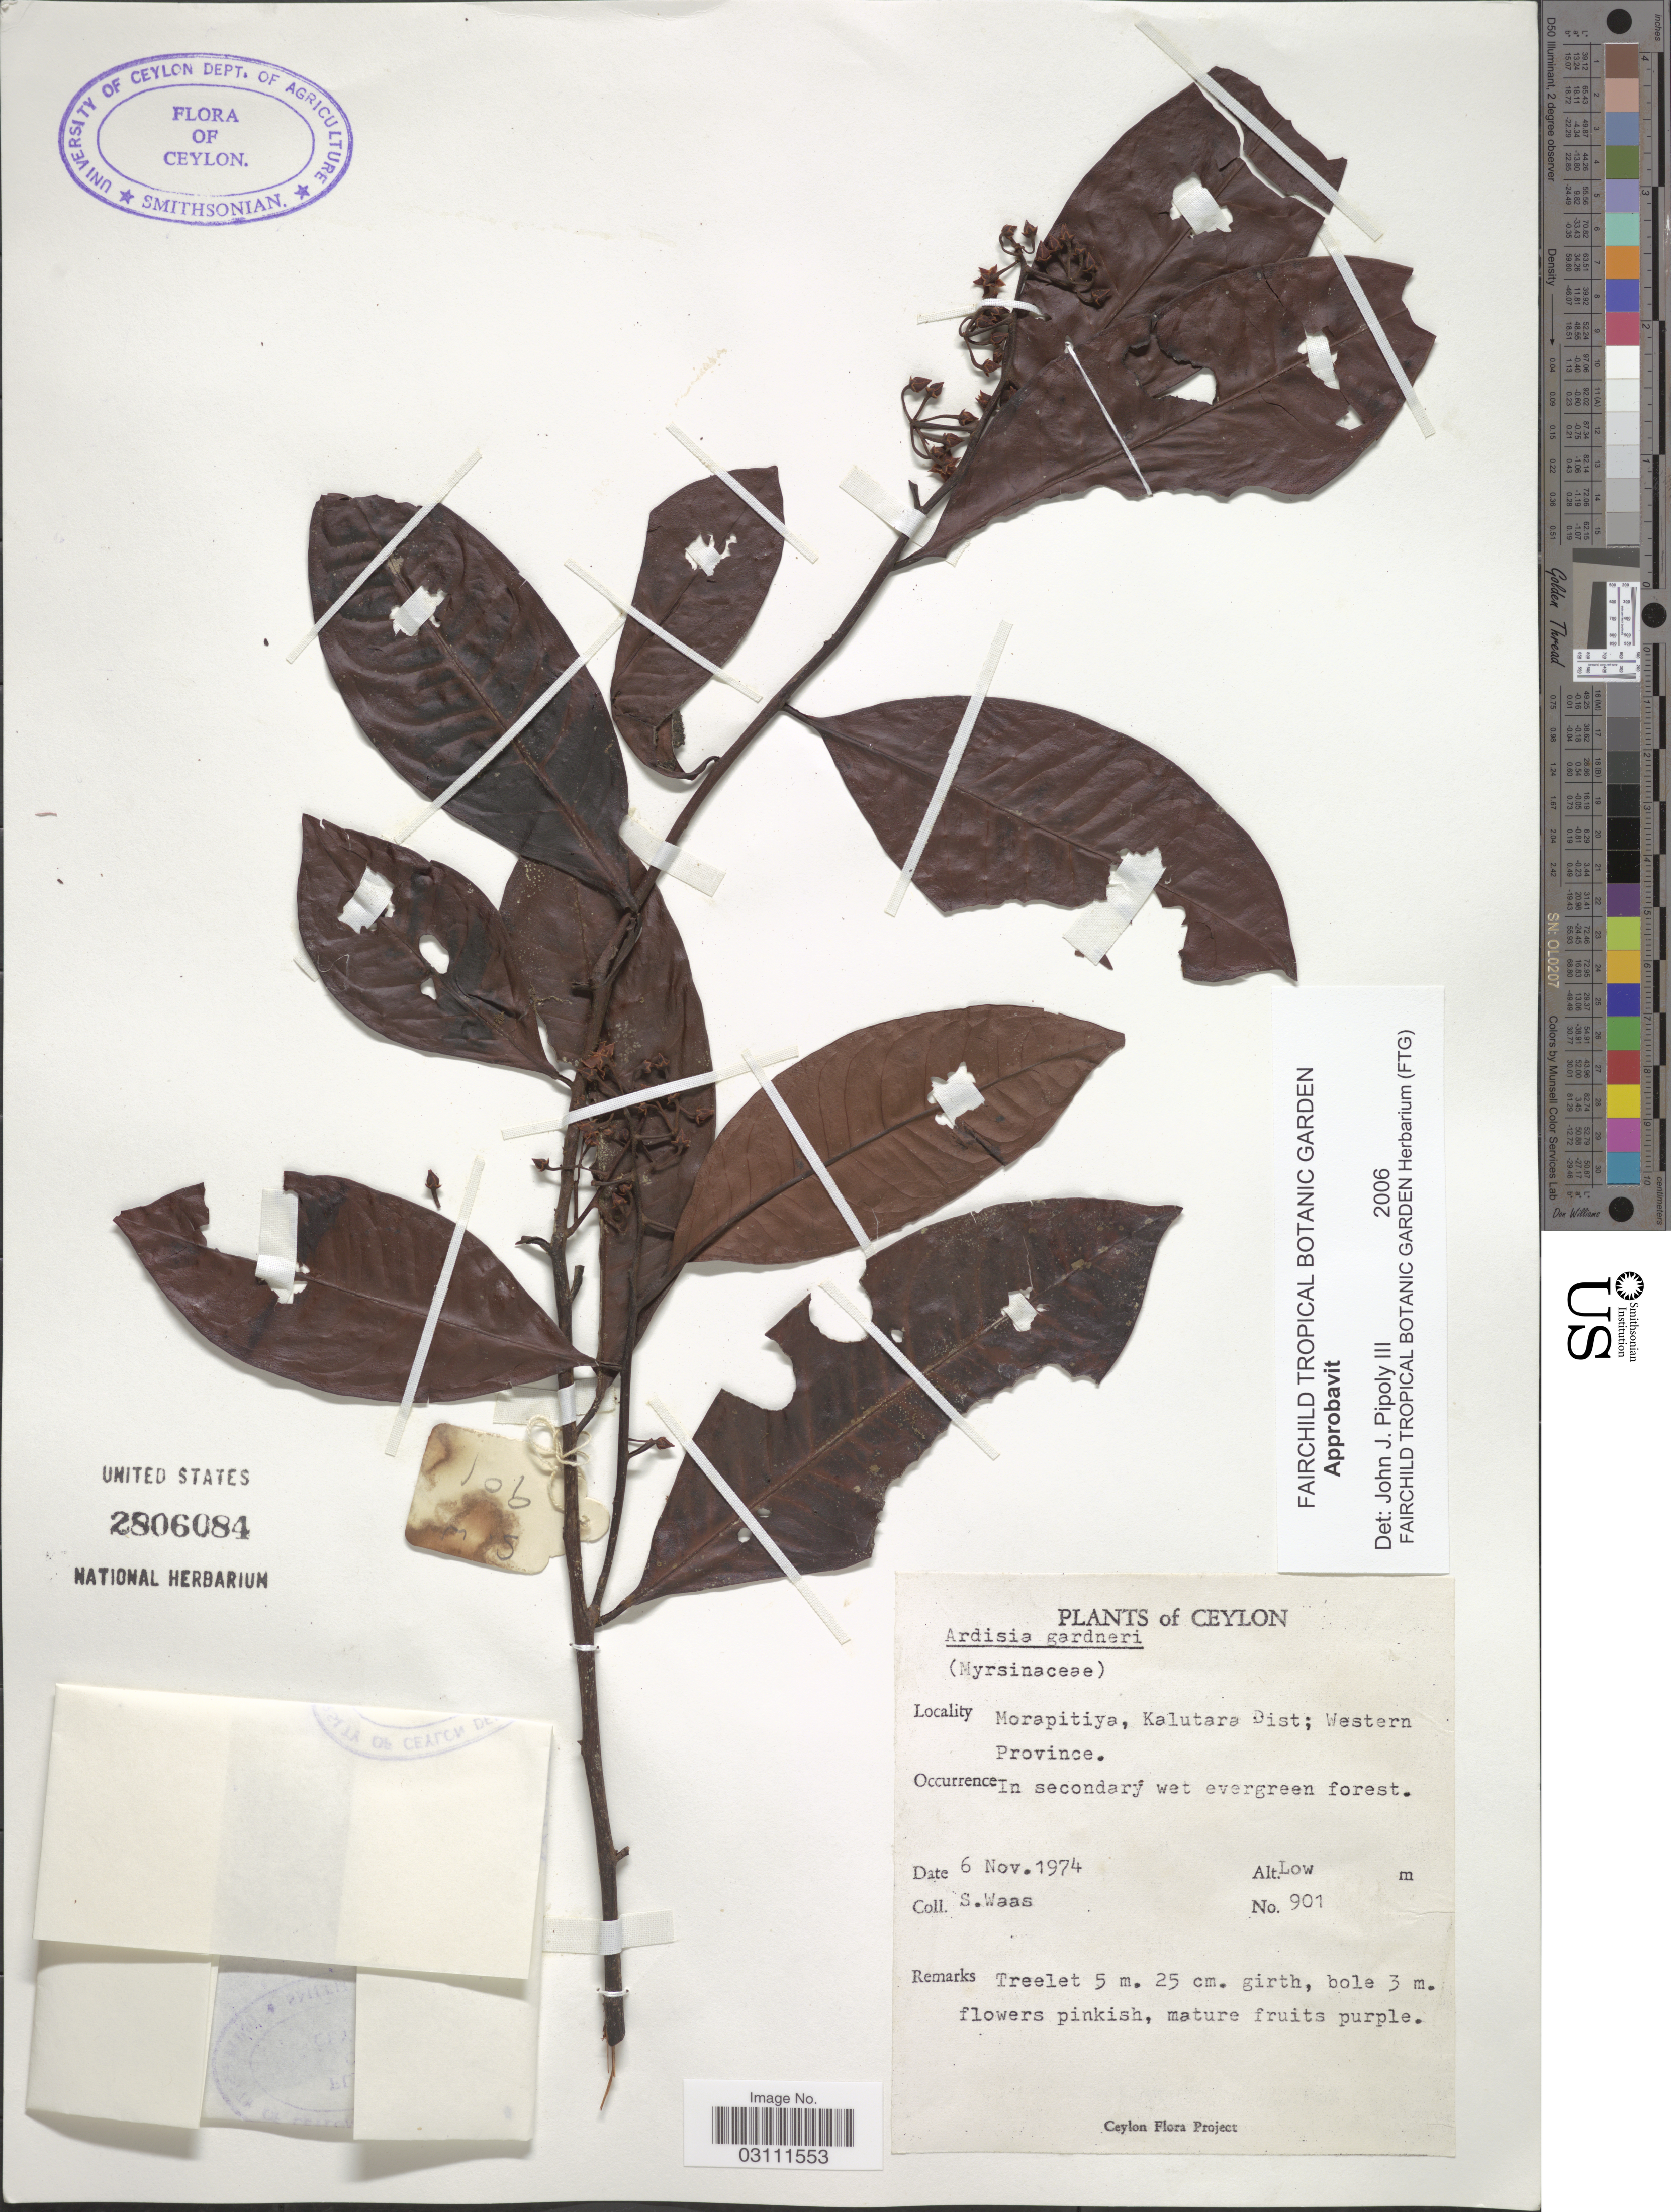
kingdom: Plantae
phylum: Tracheophyta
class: Magnoliopsida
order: Ericales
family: Primulaceae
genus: Ardisia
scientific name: Ardisia gardneri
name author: C.B. Clarke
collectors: S. Waas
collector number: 901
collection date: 1974-11-06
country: Sri Lanka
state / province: Western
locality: Ceylon, Morapitiya, Kalutara Dist; Western Province.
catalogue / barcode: US 2806084